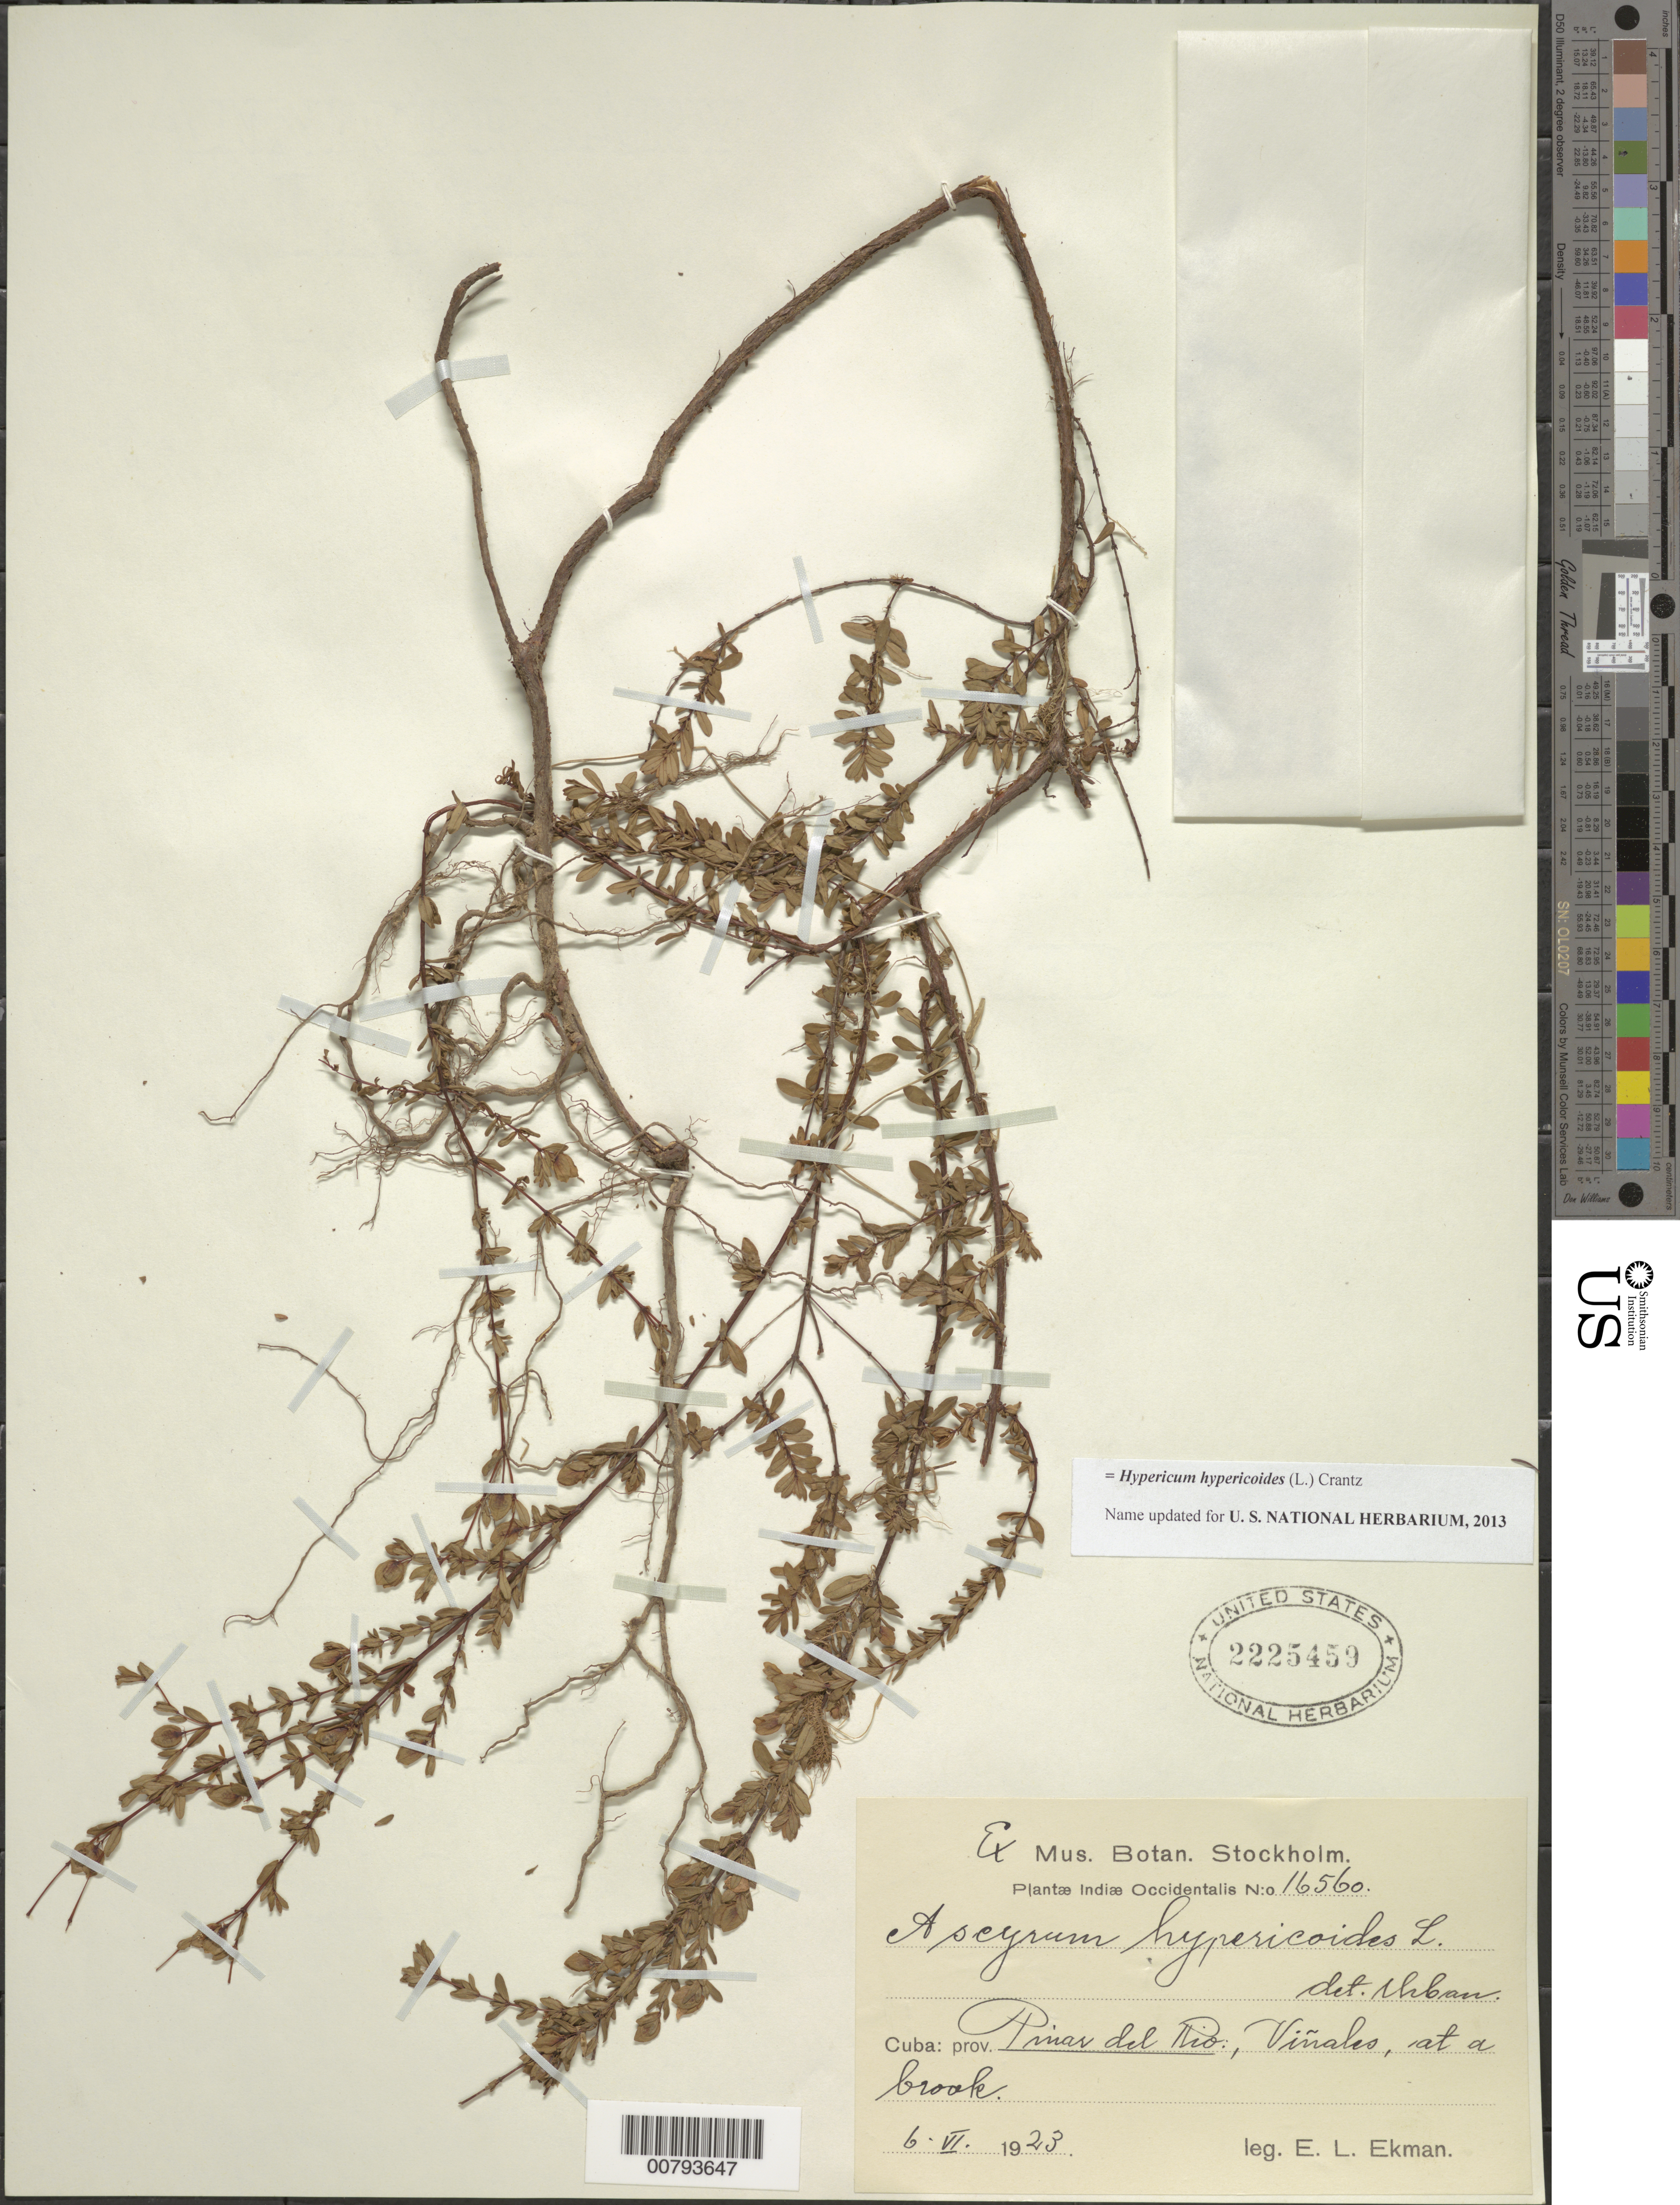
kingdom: Plantae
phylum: Tracheophyta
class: Magnoliopsida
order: Malpighiales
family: Hypericaceae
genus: Hypericum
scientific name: Hypericum hypericoides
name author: (L.) Crantz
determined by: Urban, Ignatz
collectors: E. L. Ekman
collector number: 16560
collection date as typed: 06 Jun 1923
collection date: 1923-06-06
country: Cuba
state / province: Pinar del Río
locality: Viñales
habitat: Brookside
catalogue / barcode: US 2225459